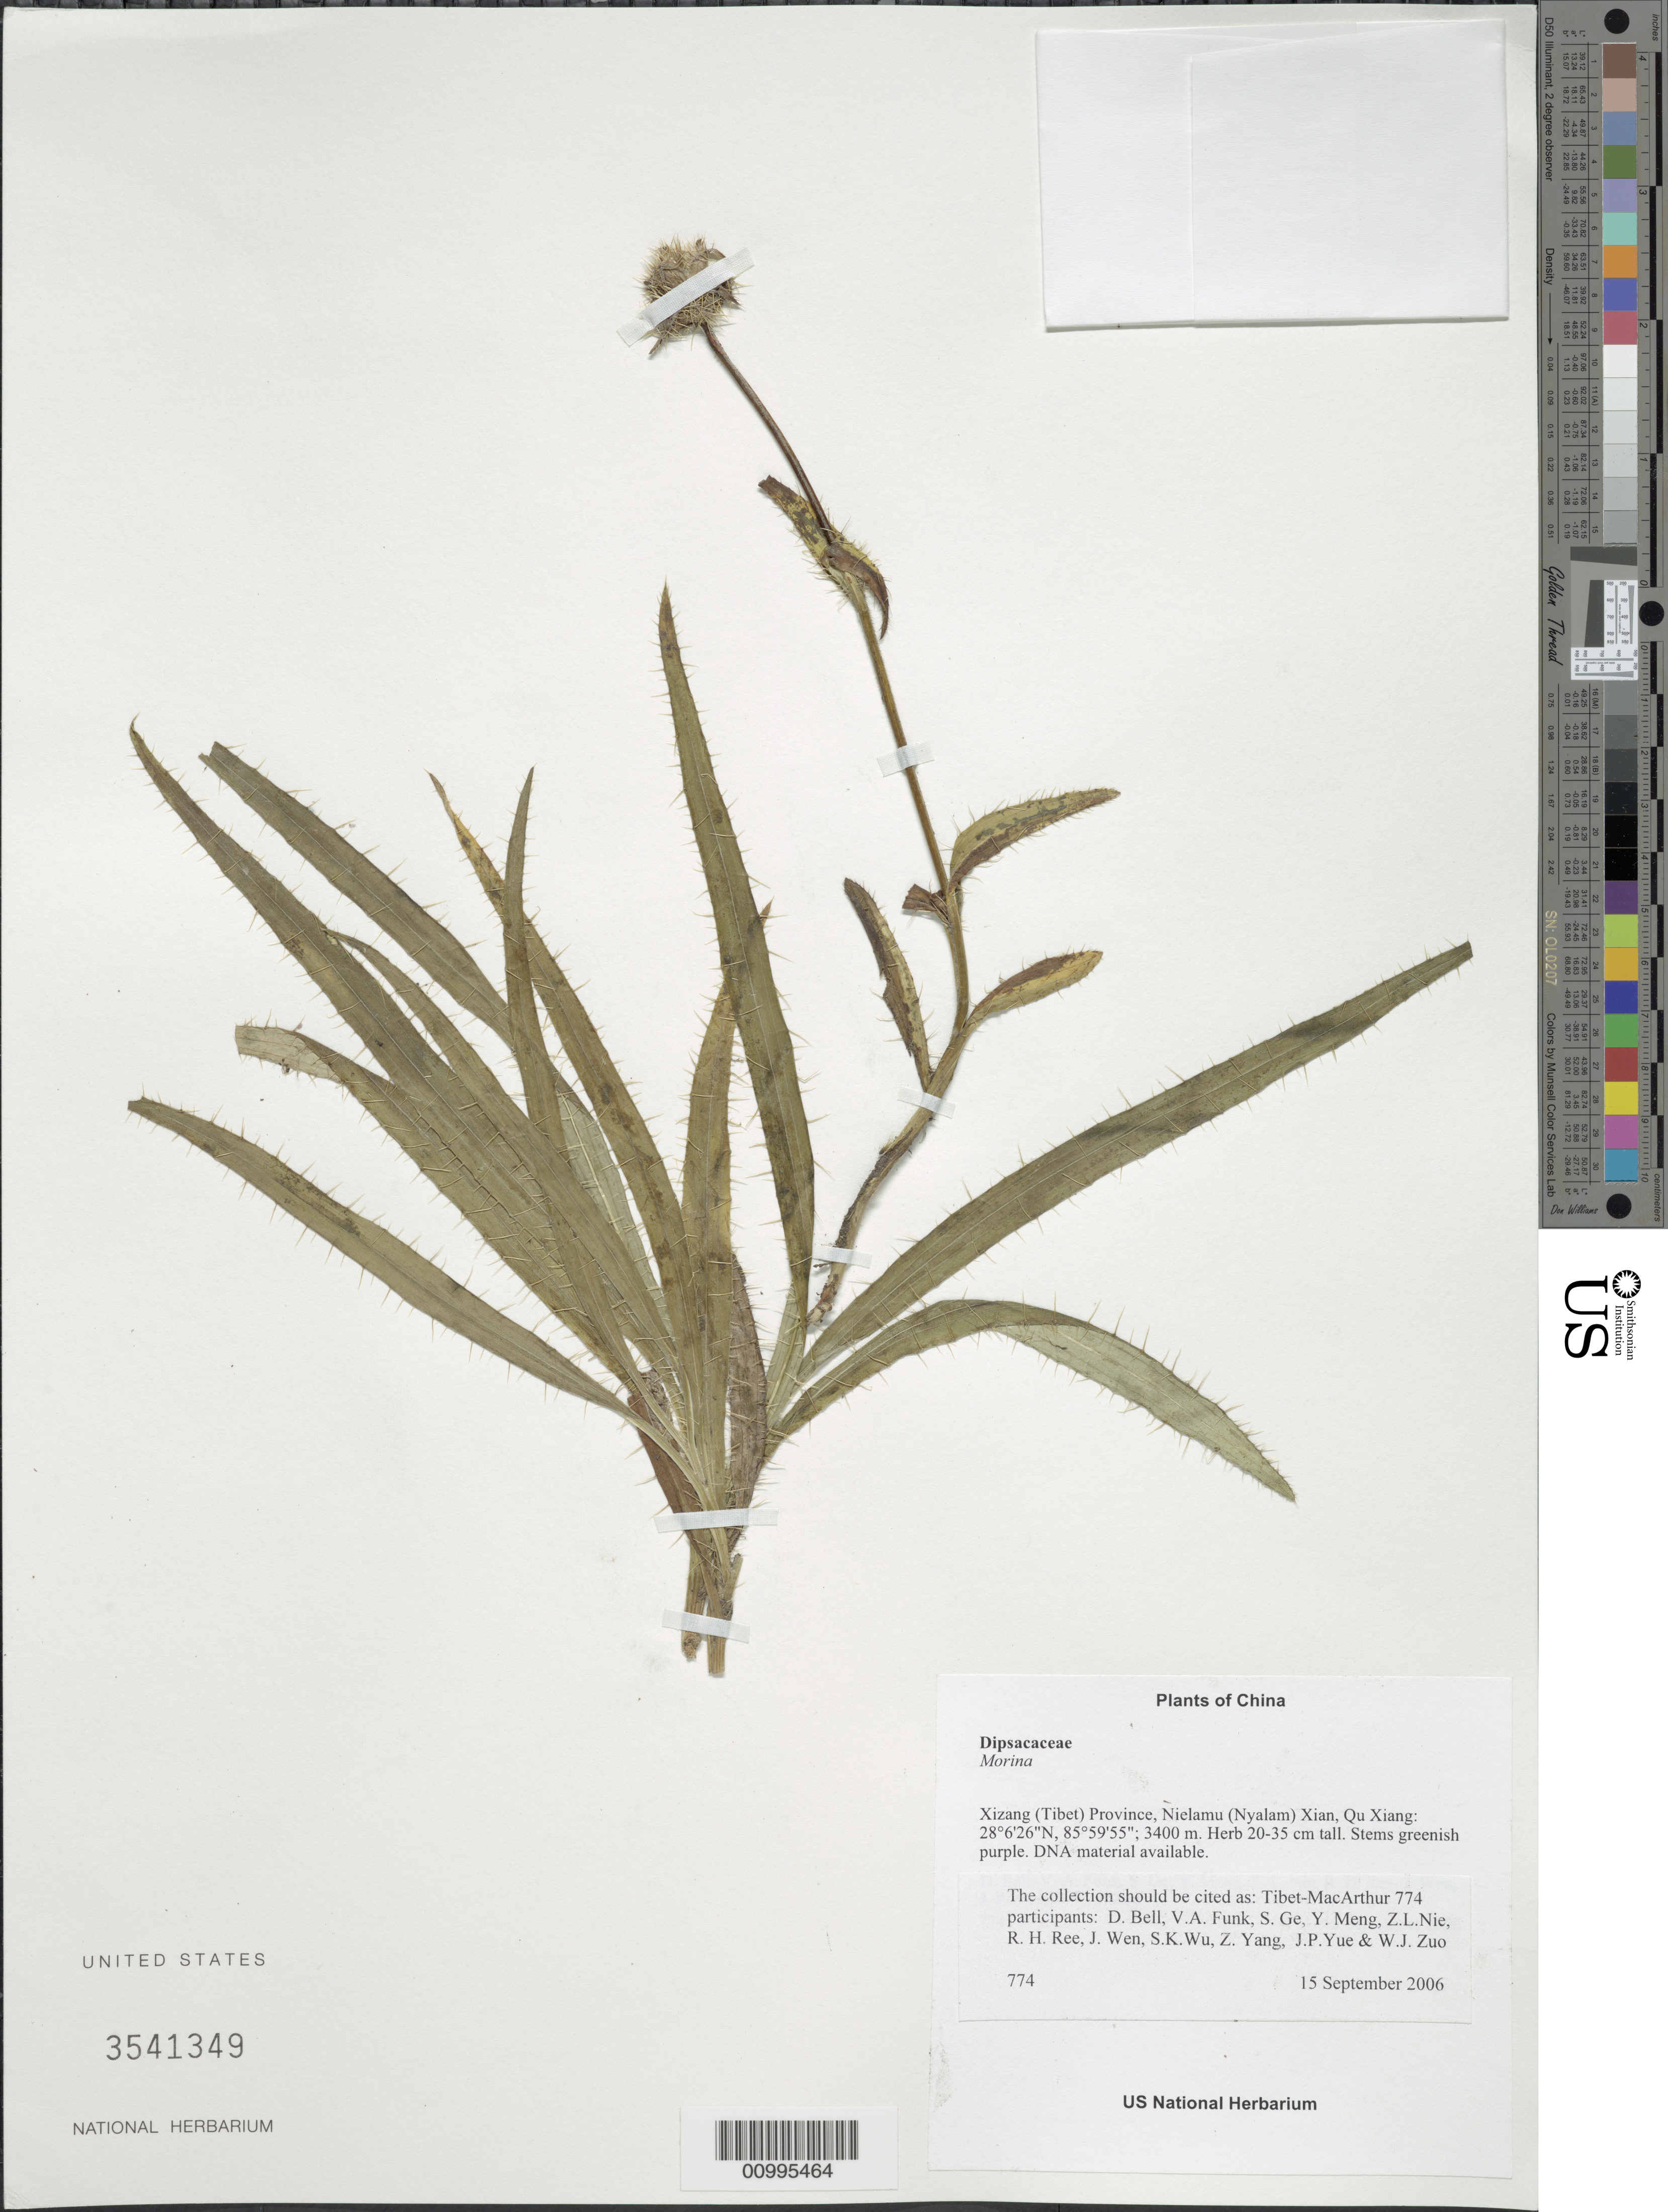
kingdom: Plantae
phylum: Tracheophyta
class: Magnoliopsida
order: Dipsacales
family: Caprifoliaceae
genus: Morina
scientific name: Morina sp.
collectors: Tibet-MacArthur, D. A. Bell, V. Funk, S. Ge, Y. Meng, Z. Nie, R. Ree, J. Wen, J. Yue & W. Zuo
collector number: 774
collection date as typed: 15 Sep 2006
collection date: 2006-09-15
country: China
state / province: Xizang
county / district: Nielamu (Nyalam) Xian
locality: Qu Xiang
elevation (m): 3400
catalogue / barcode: US 3541349